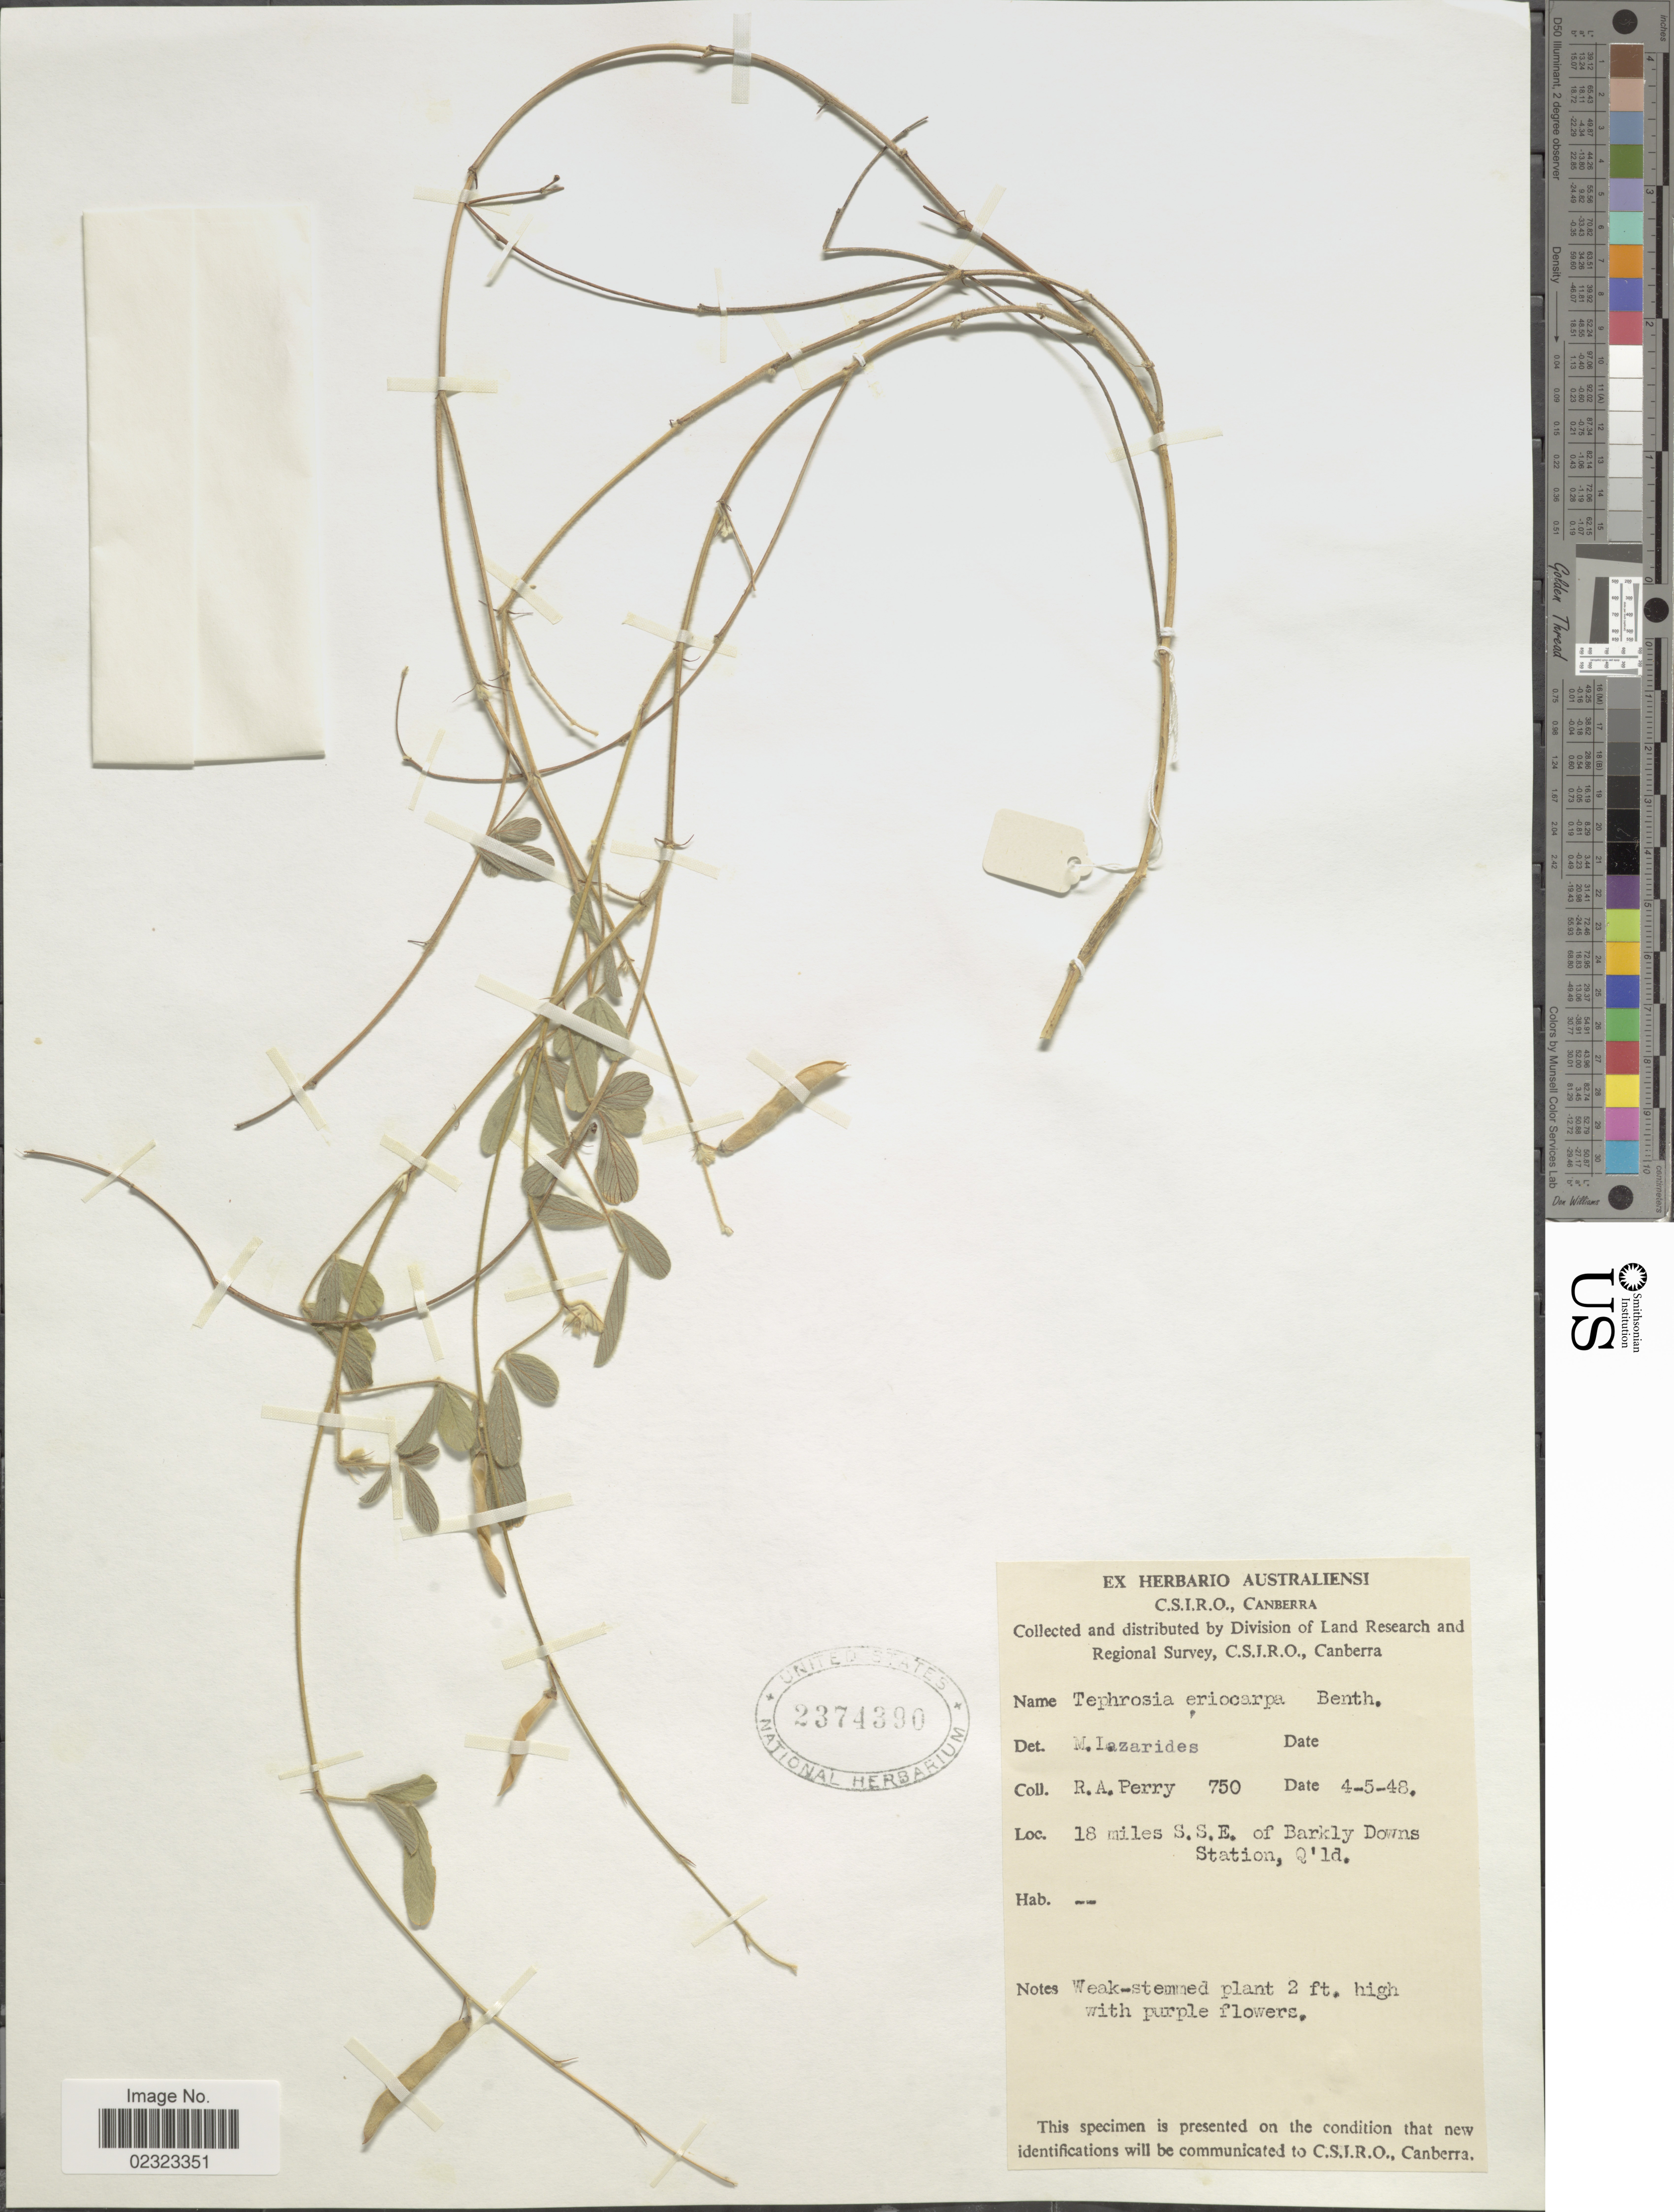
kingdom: Plantae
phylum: Tracheophyta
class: Magnoliopsida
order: Fabales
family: Fabaceae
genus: Tephrosia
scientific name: Tephrosia eriocarpa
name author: Benth.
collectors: Perry, R. A.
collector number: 750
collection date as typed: Transcribed d/m/y: 4/5/48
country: Australia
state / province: Queensland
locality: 18 miles S.S.E. of Barkly Downs Station.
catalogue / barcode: US 2374390